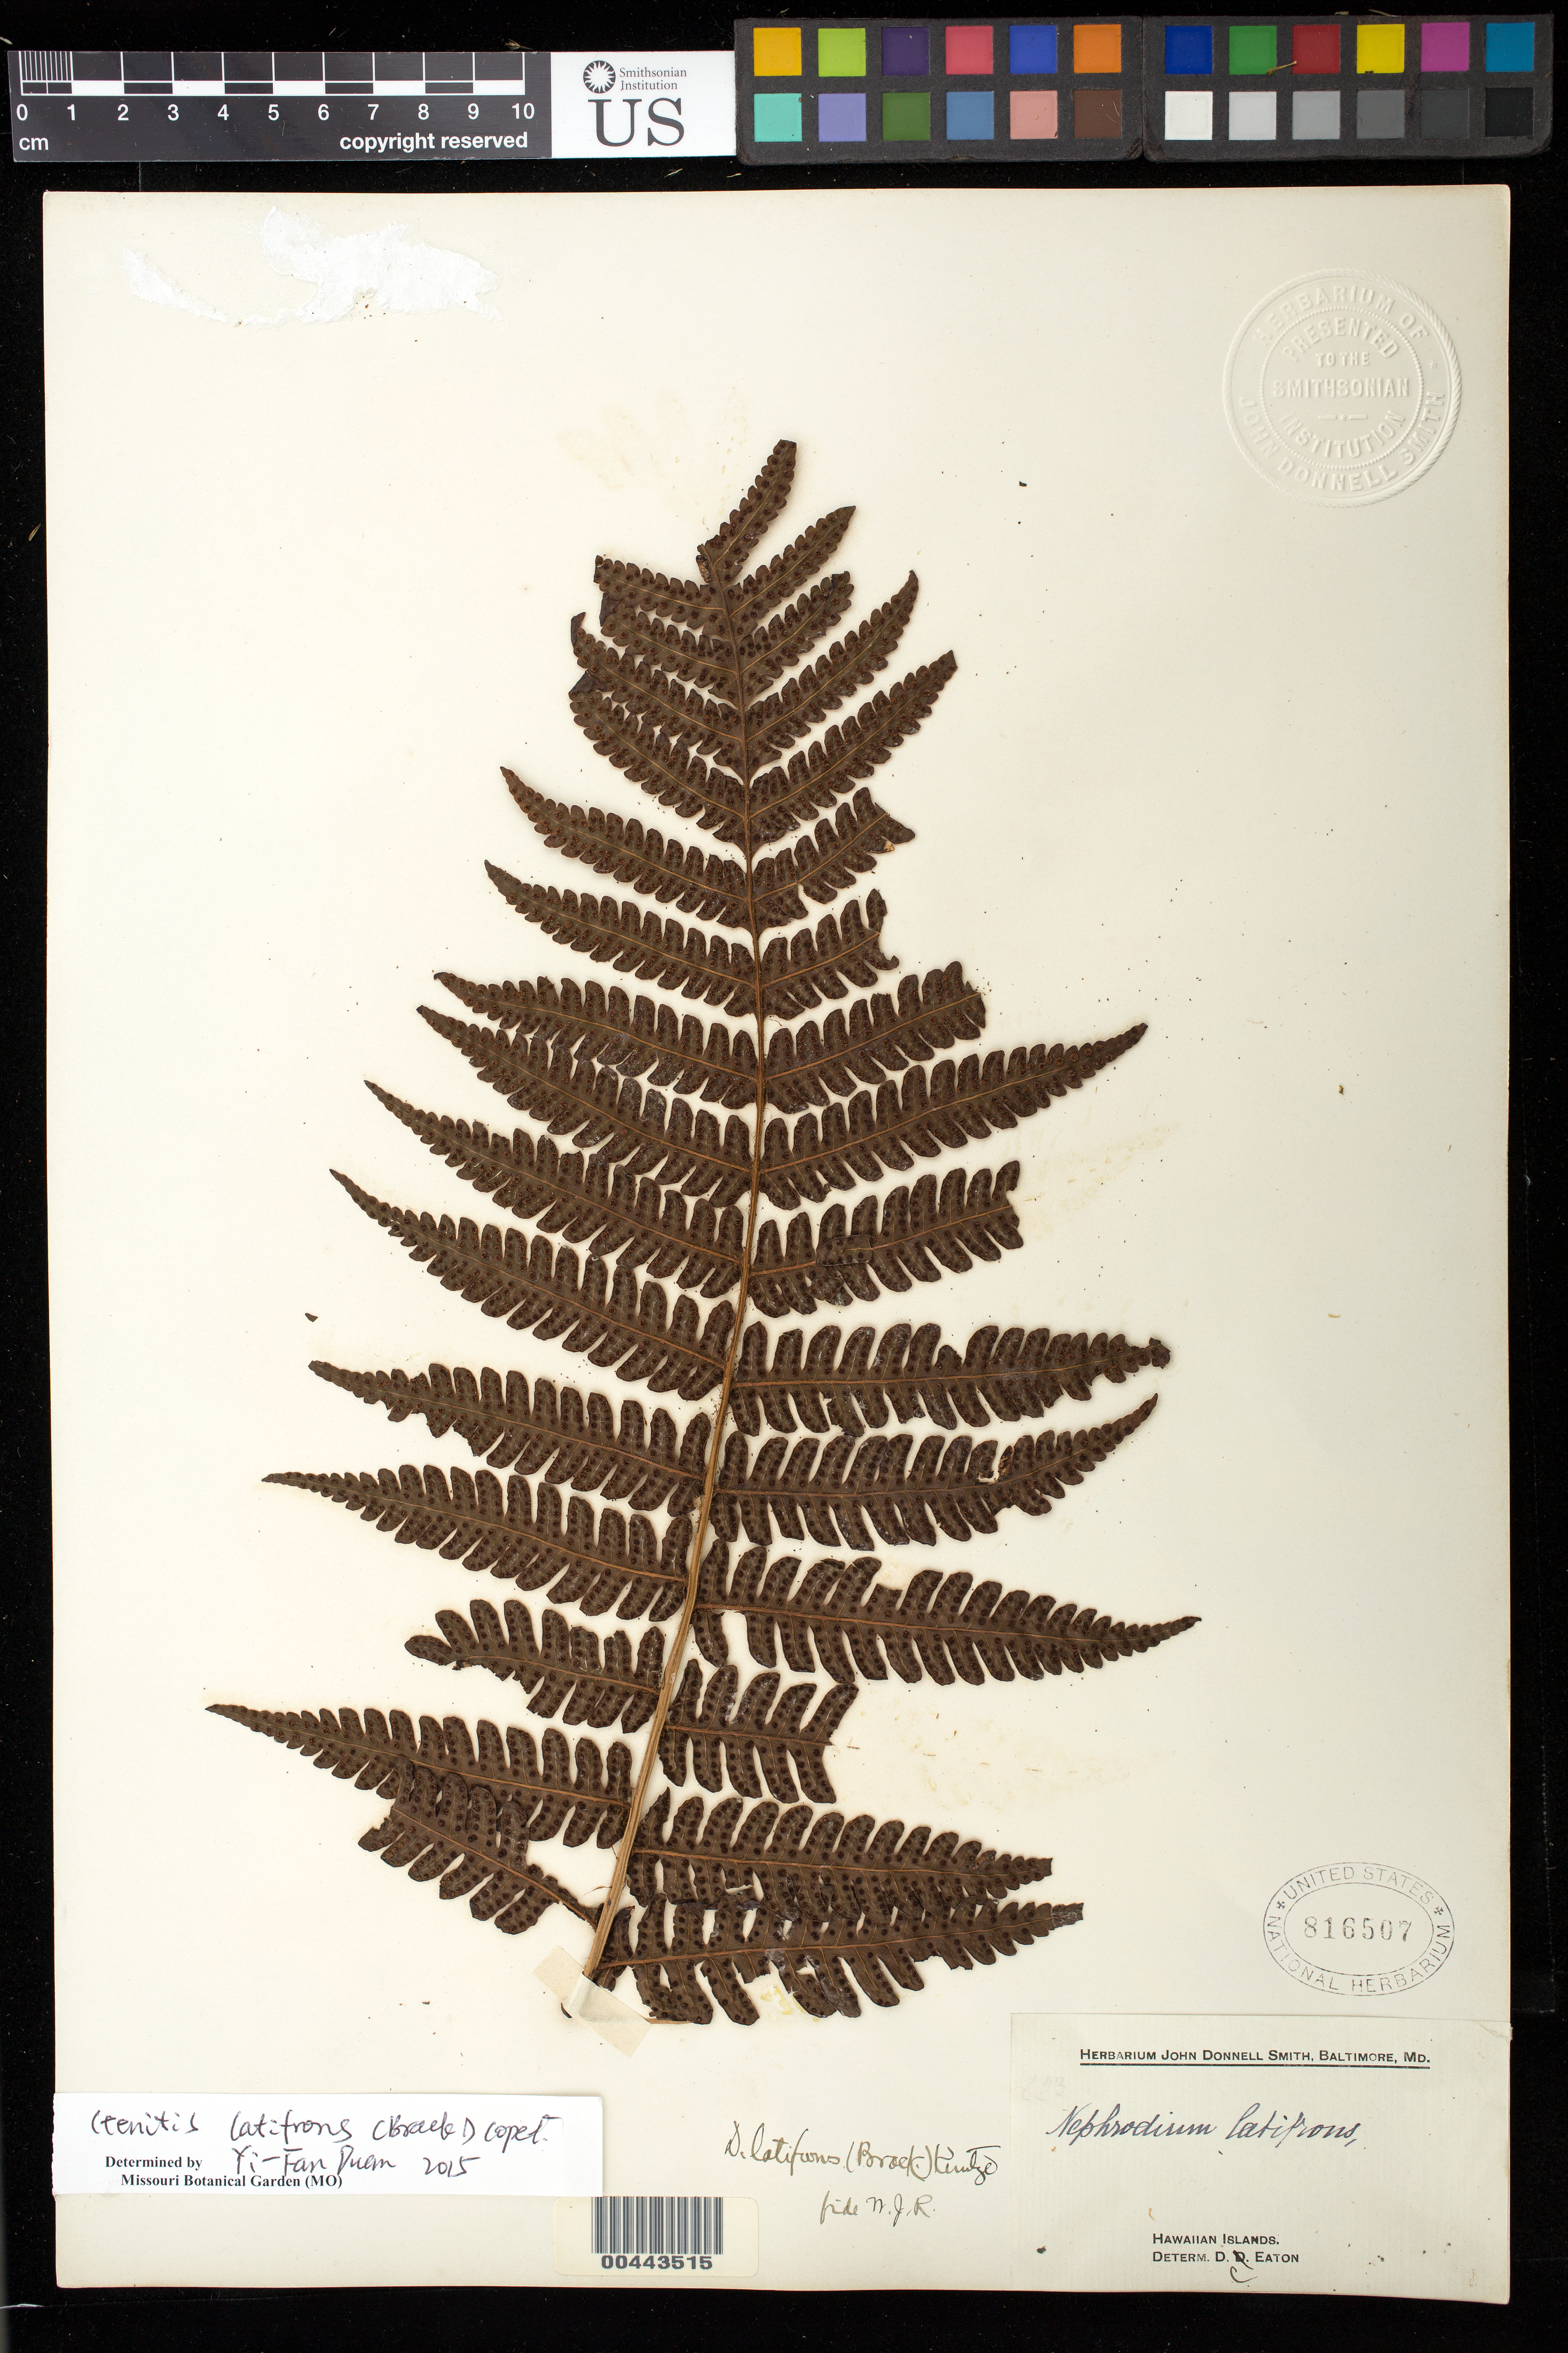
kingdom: Plantae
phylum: Tracheophyta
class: Polypodiopsida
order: Polypodiales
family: Dryopteridaceae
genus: Ctenitis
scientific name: Ctenitis latifrons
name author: (Brack.) Copel.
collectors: J. Donnell Smith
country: United States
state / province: Hawaii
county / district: Hawaii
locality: Hawaiian Islands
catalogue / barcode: US 816507